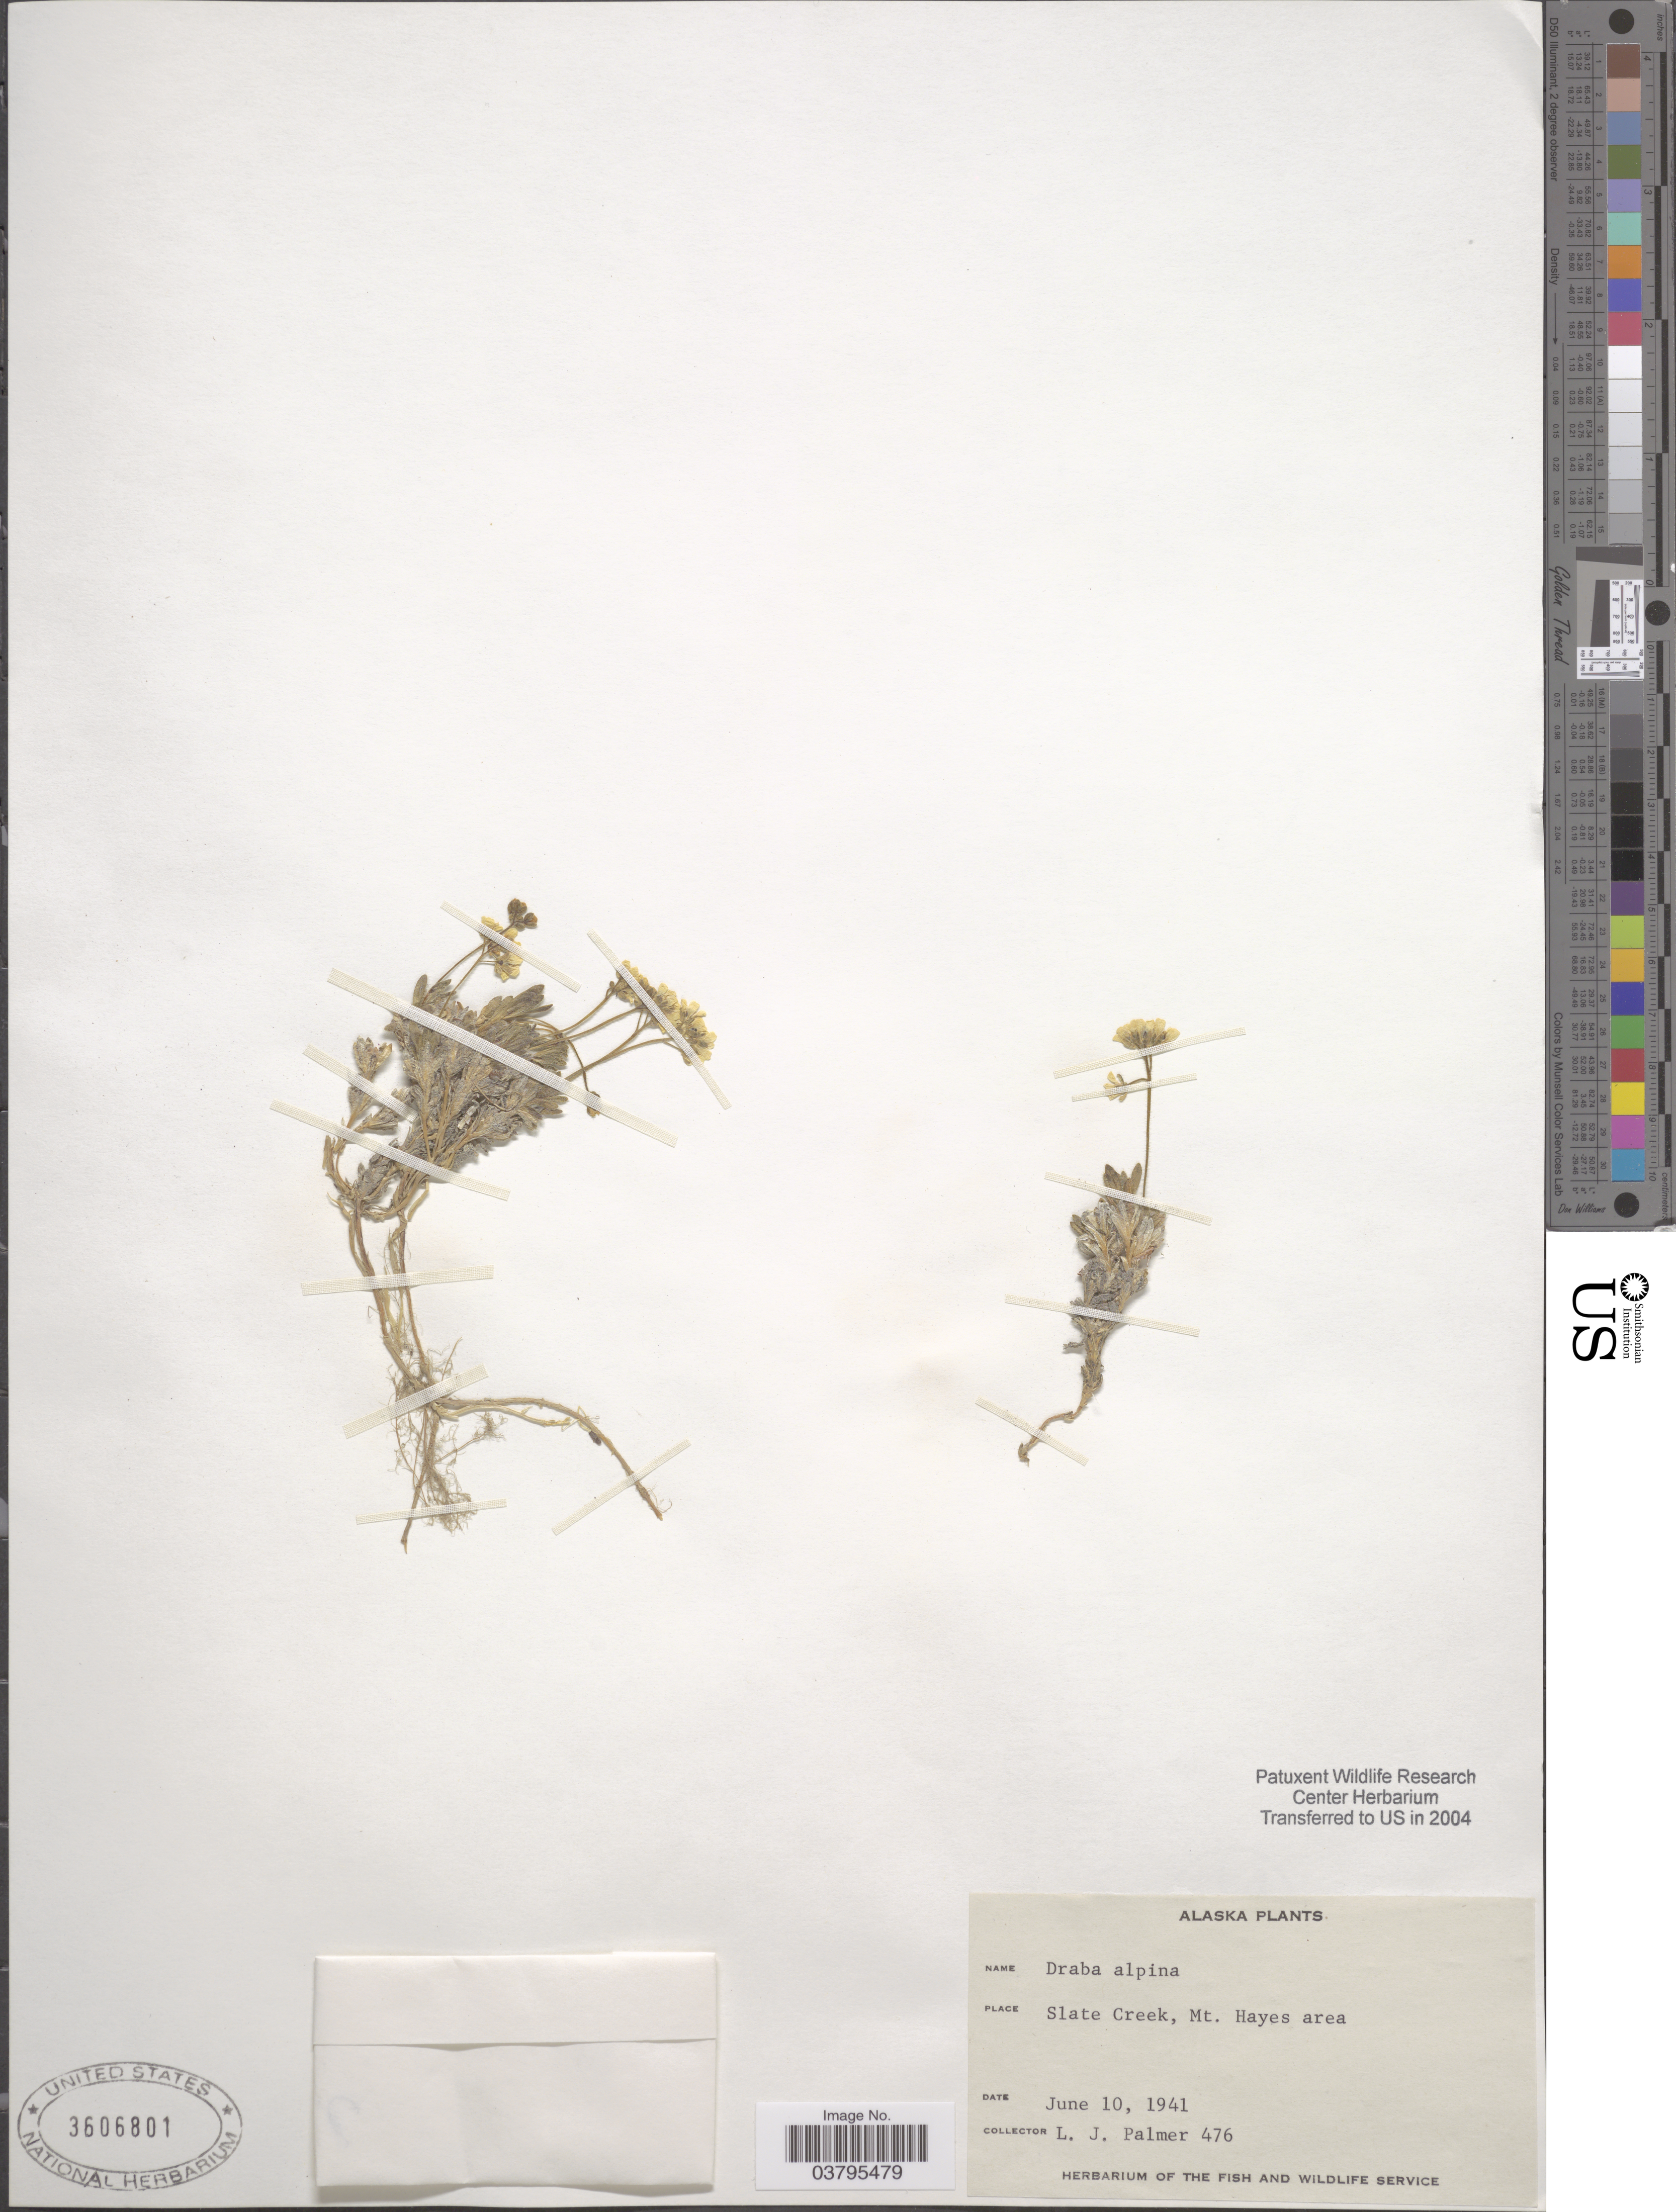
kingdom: Plantae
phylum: Tracheophyta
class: Magnoliopsida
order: Brassicales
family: Brassicaceae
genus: Draba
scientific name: Draba alpina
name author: L.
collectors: L. J. Palmer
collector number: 746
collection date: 1941-06-10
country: United States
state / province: Alaska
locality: Slate Creek, Mt. Hayes area.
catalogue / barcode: US 3606801